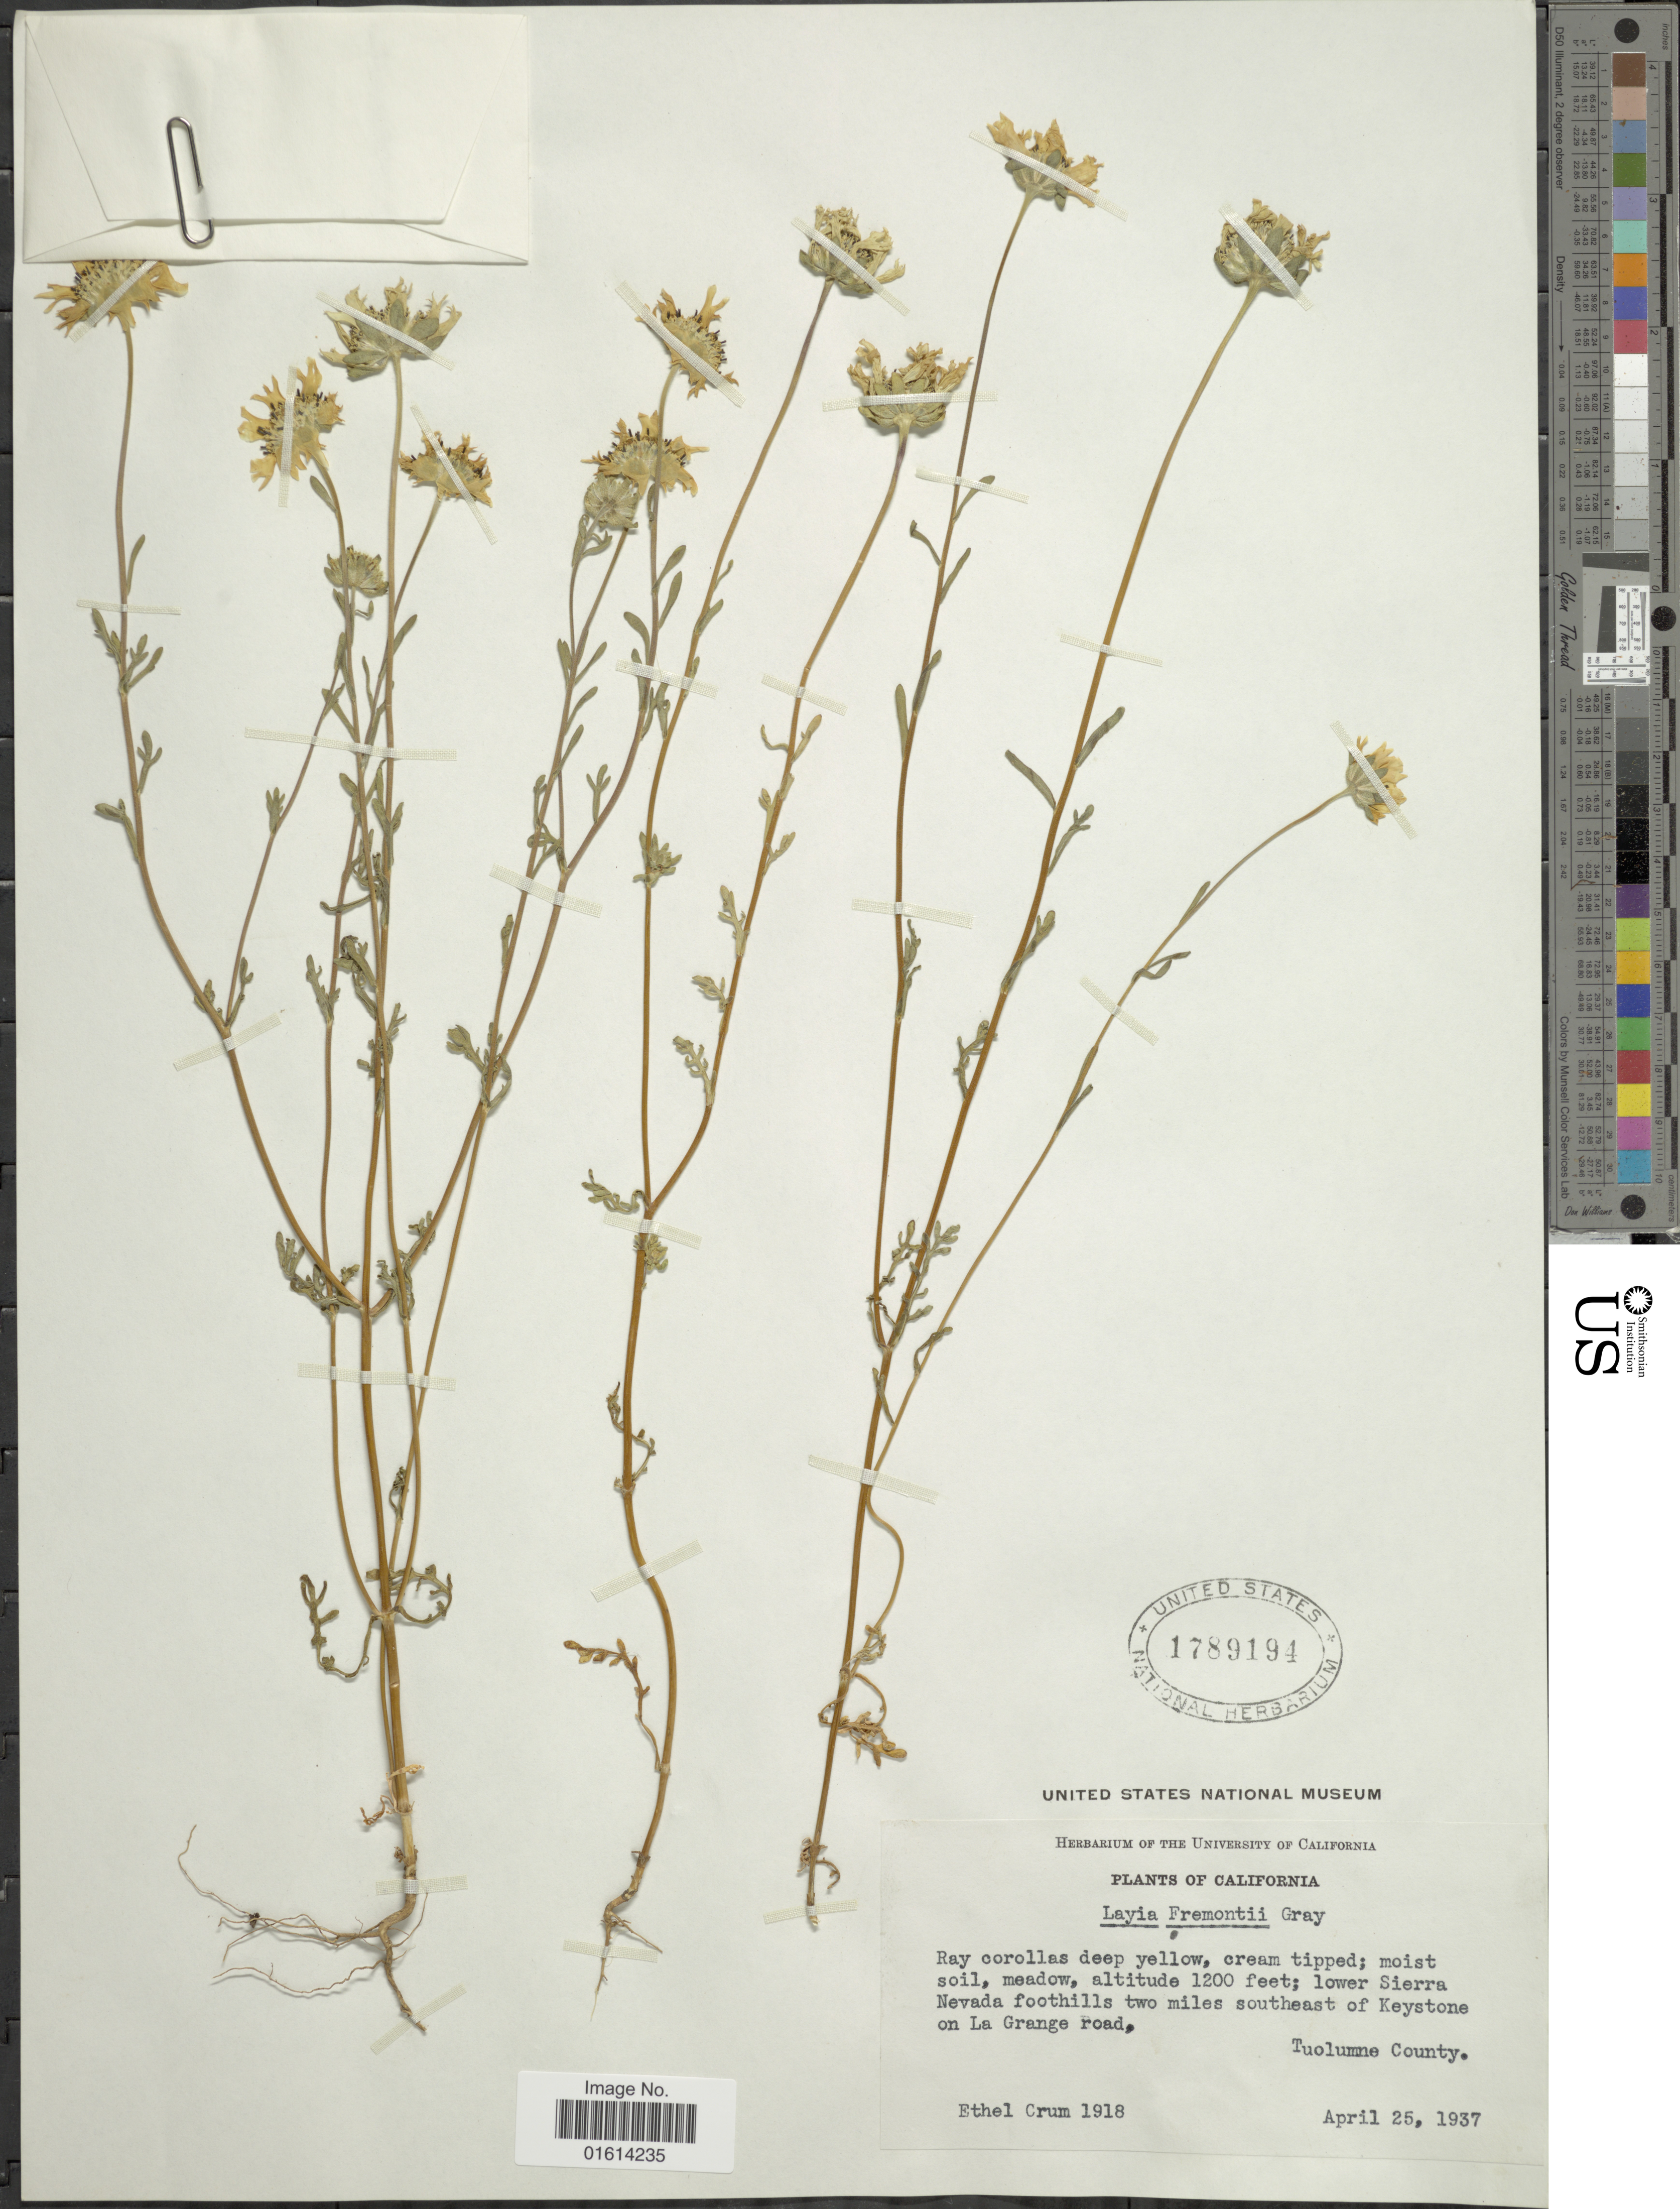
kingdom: Plantae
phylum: Tracheophyta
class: Magnoliopsida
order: Asterales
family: Asteraceae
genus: Layia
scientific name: Layia fremontii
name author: A. Gray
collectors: E. K. Crum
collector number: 1918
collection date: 1937-04-25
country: United States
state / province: California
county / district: Tuolumne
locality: Lower Sierra Nevada foothills two miles southeast of Keystone on La Grange road, Tuolumne County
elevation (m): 366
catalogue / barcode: US 1789194